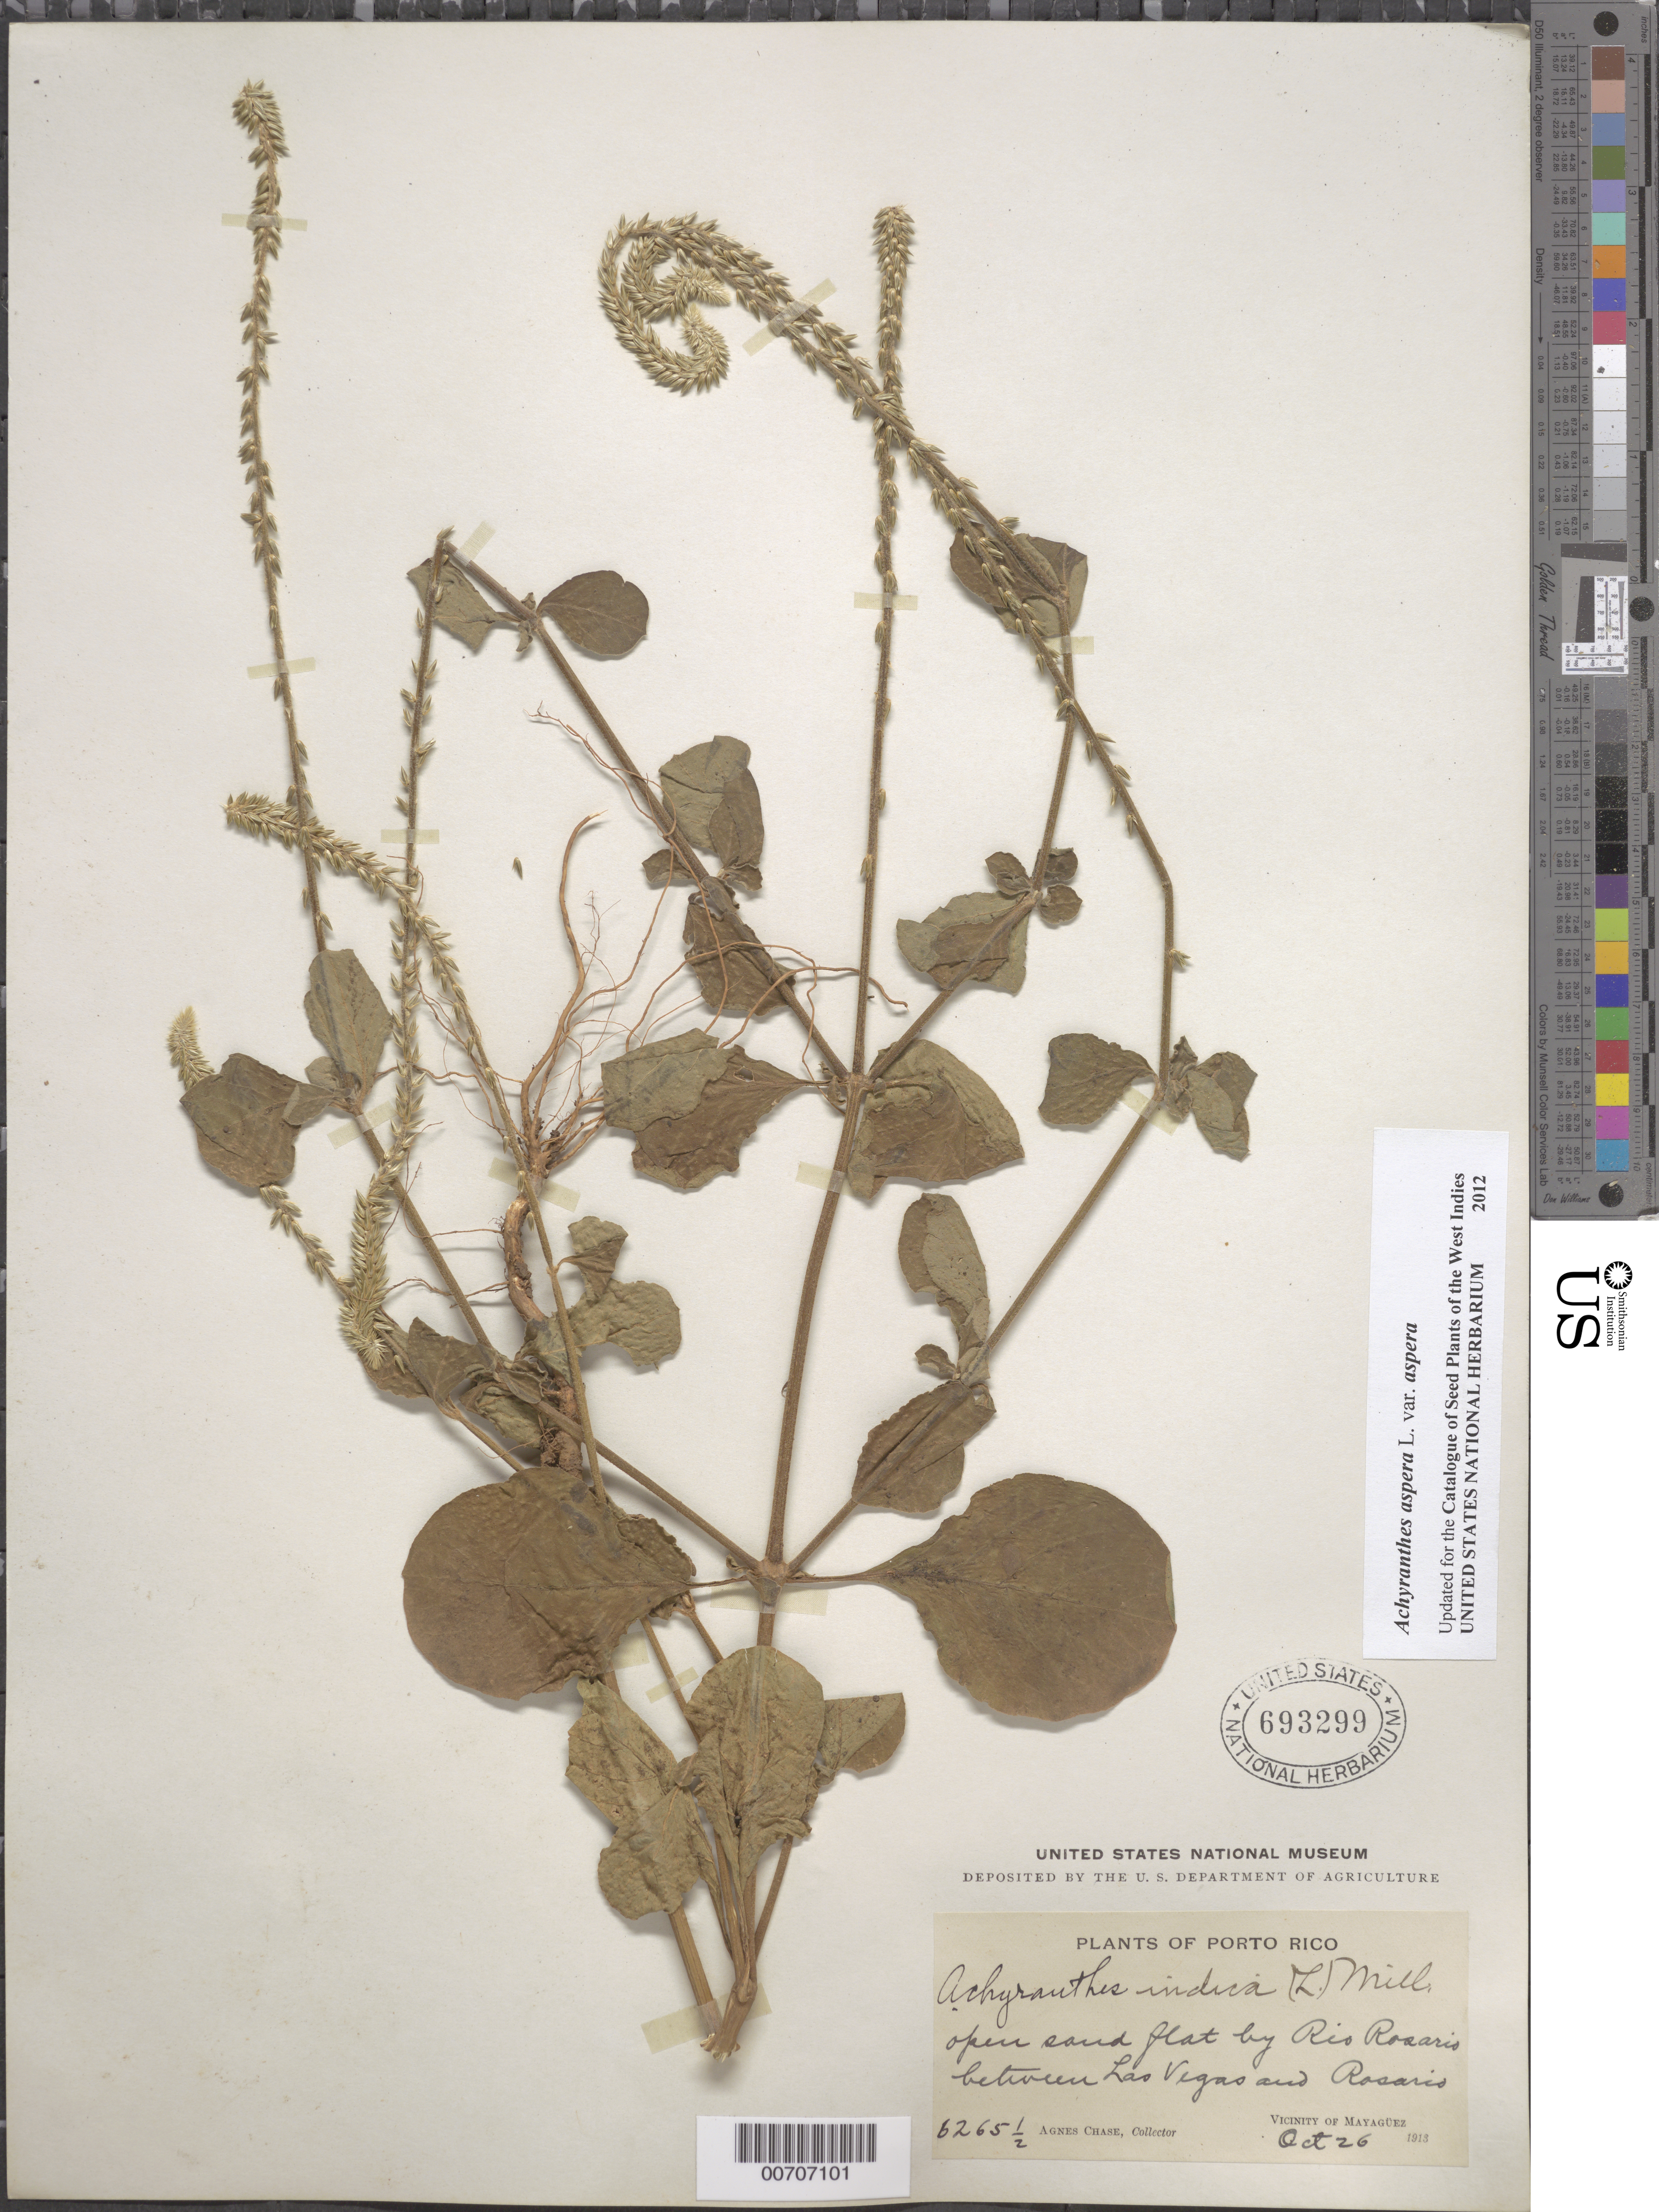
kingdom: Plantae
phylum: Tracheophyta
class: Magnoliopsida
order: Caryophyllales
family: Amaranthaceae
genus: Achyranthes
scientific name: Achyranthes indica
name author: Mill.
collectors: A. Chase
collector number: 6265 1/2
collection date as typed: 26 Oct 1913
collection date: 1913-10-26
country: Puerto Rico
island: Greater Antilles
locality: Mayaguez, vic of; Las Vegas and Rosario, between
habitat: Open sand flat by Río Rosario.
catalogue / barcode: US 693299